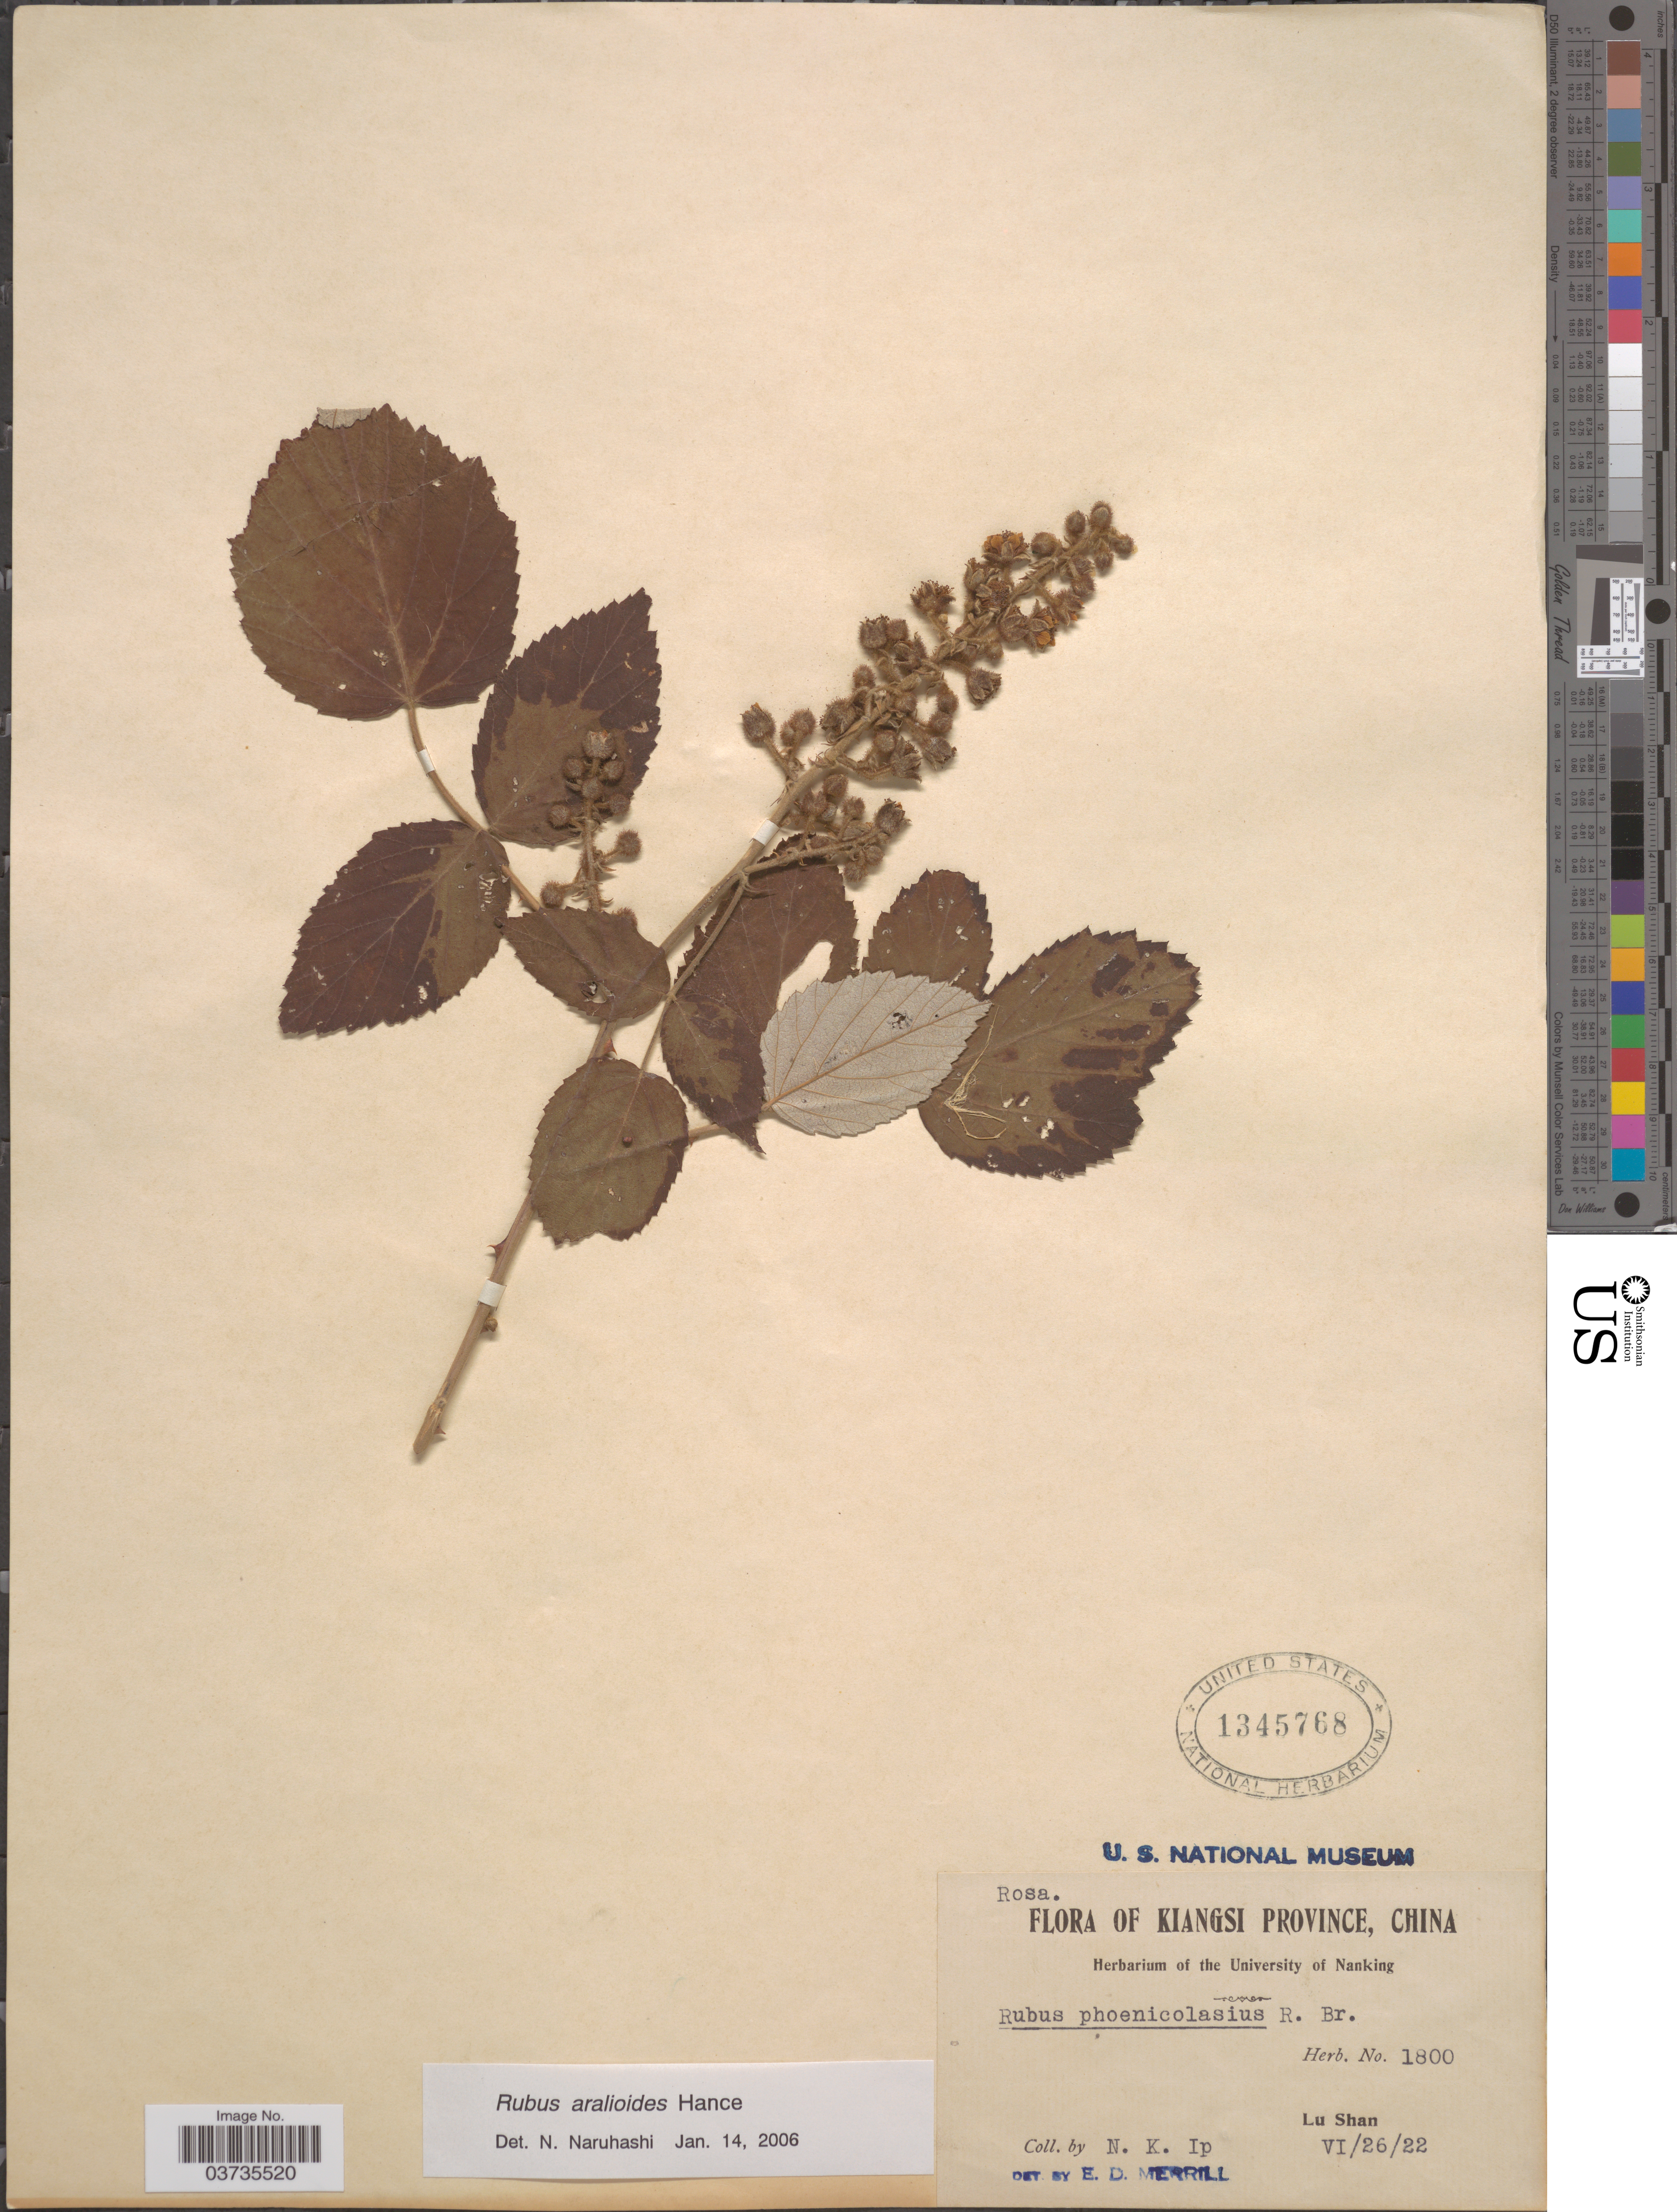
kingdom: Plantae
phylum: Tracheophyta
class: Magnoliopsida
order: Rosales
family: Rosaceae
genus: Rubus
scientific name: Rubus aralioides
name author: Hance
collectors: N. Ip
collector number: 1800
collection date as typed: Transcribed d/m/y: 26/6/22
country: China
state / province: Jiangxi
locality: Kiangsi Province. Lu Shan.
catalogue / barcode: US 1345768